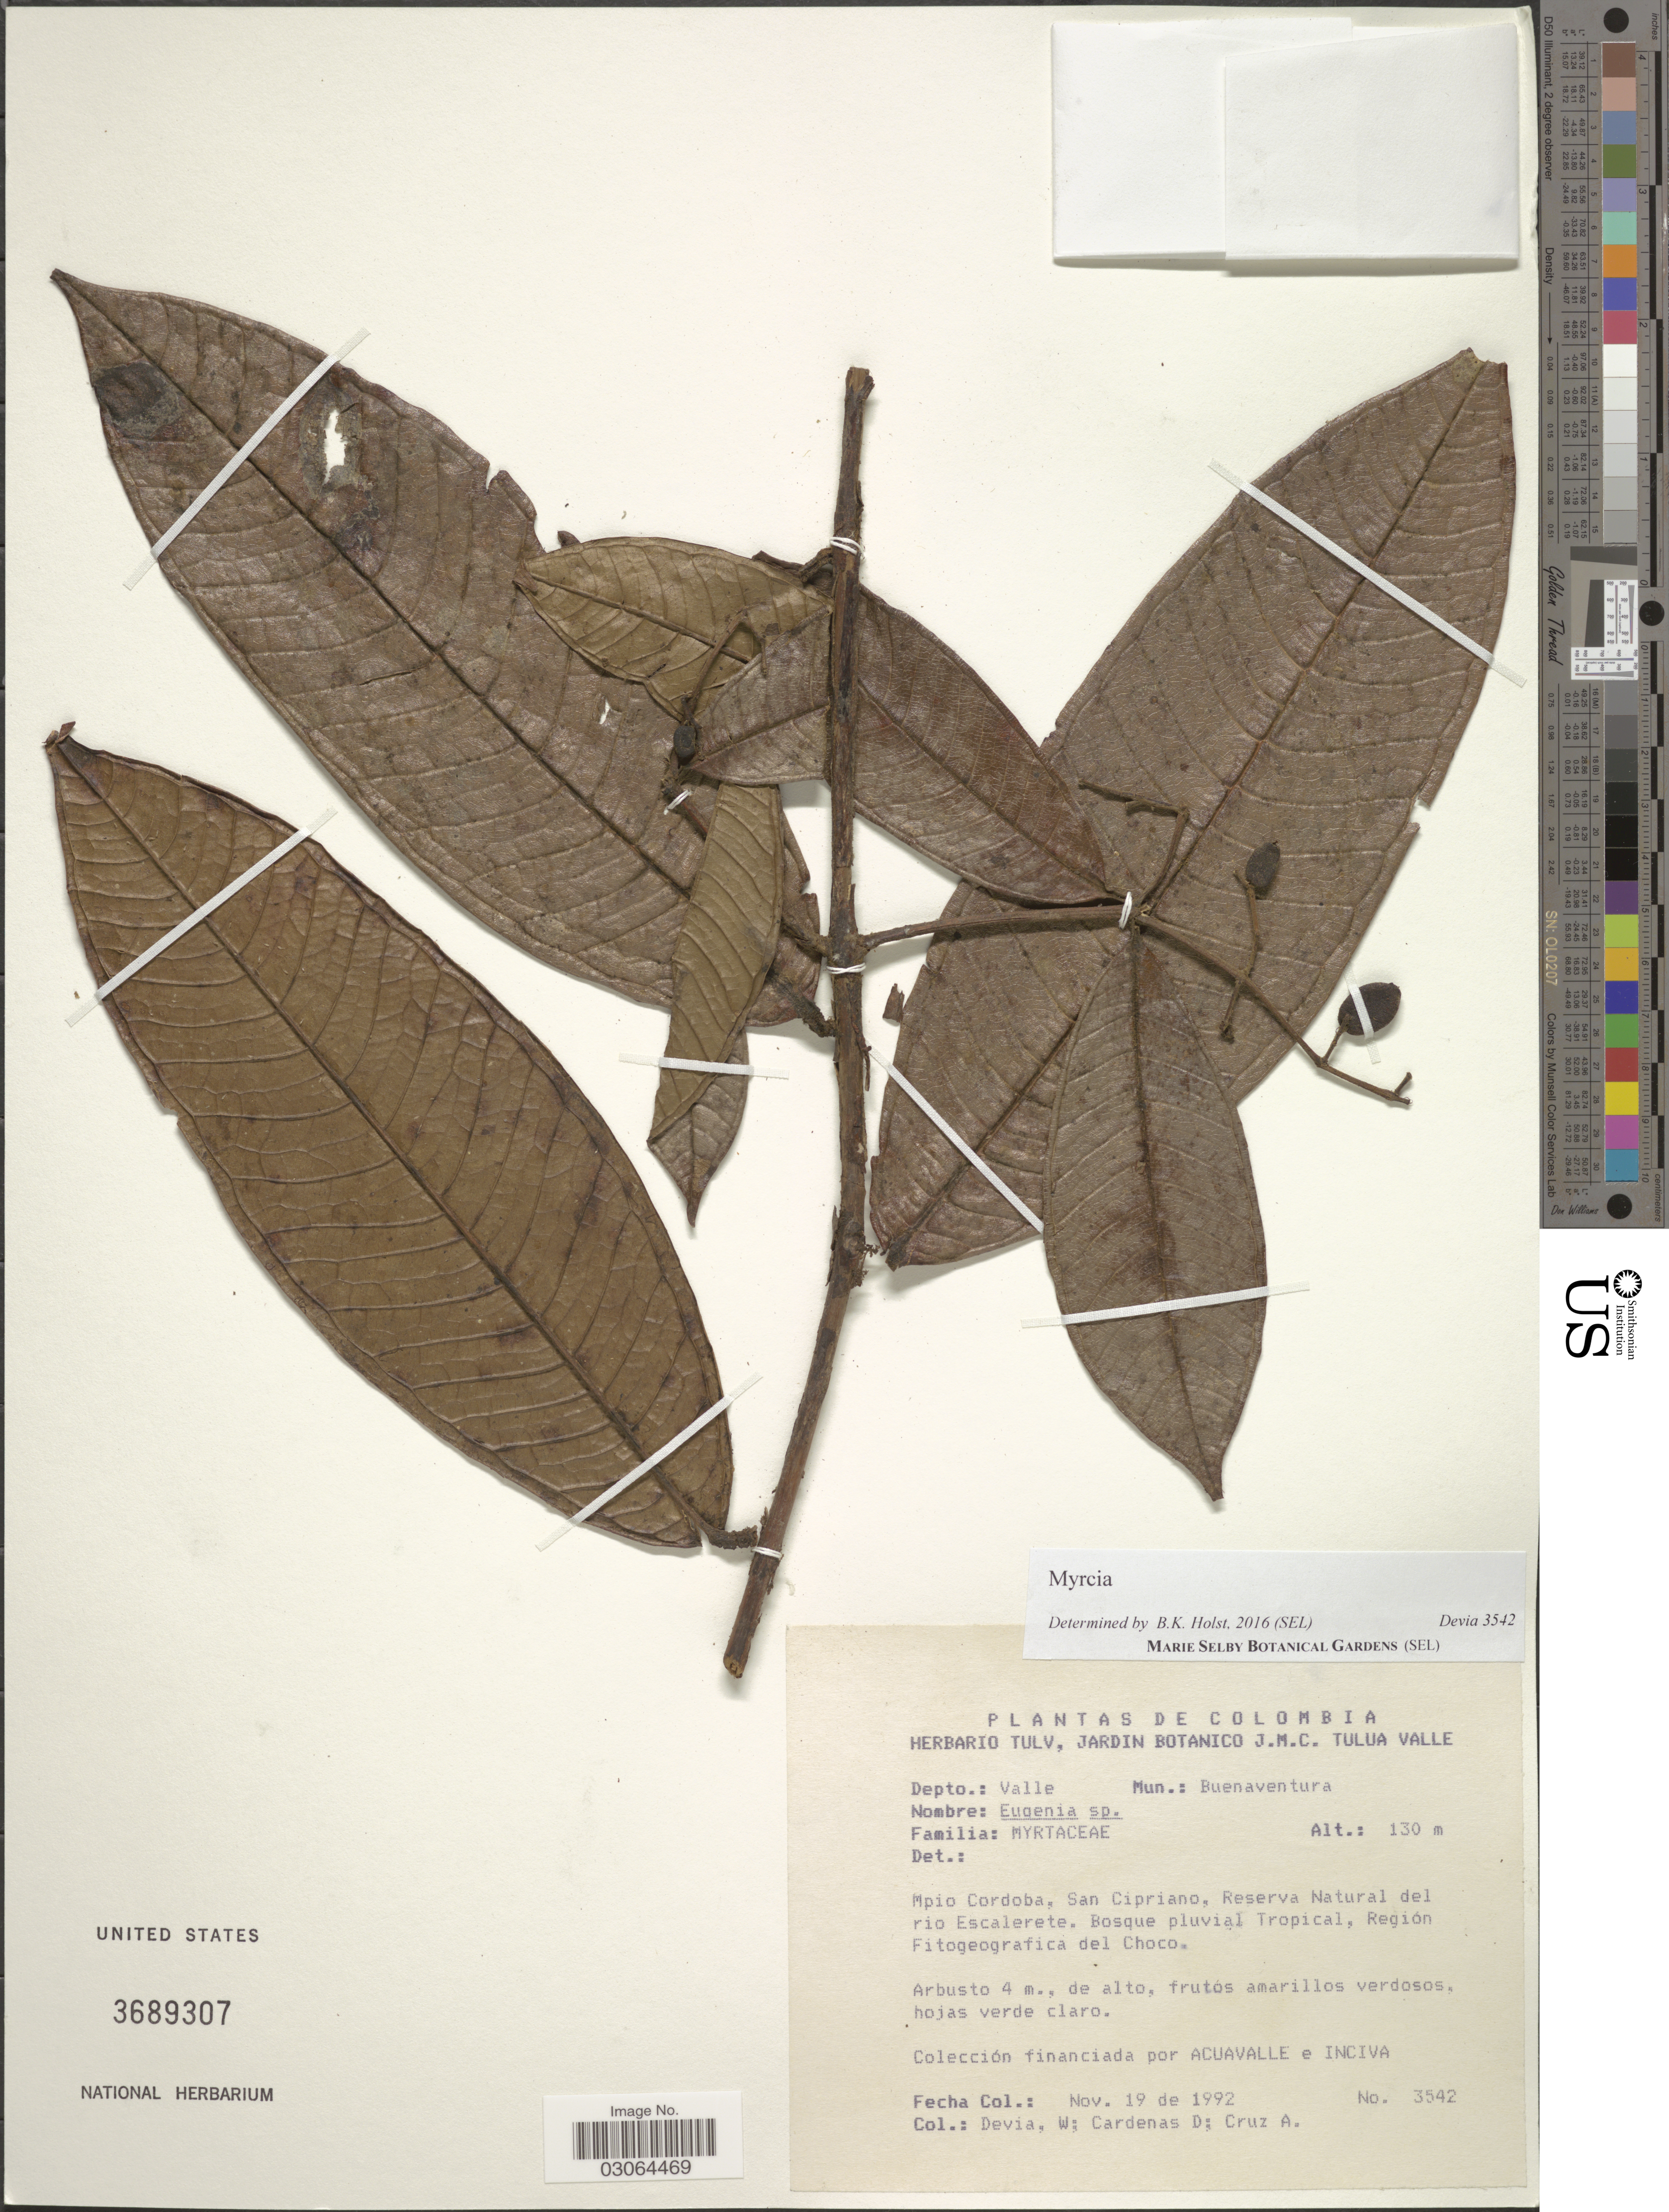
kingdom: Plantae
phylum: Tracheophyta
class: Magnoliopsida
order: Myrtales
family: Myrtaceae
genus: Myrcia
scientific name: Myrcia sp.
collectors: W. Devia, D. Cardenas & A. Cruz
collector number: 3542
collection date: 1992-11-19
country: Colombia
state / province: Valle del Cauca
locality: Depto.: Valle, Mun. Buenaventura. Mpio Cordoba, San Cipriano, Reserva Natural del rio Escalerete. Bosque pluvial Tropical, Región Fitogeografica del Choco.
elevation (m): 130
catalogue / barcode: US 3689307